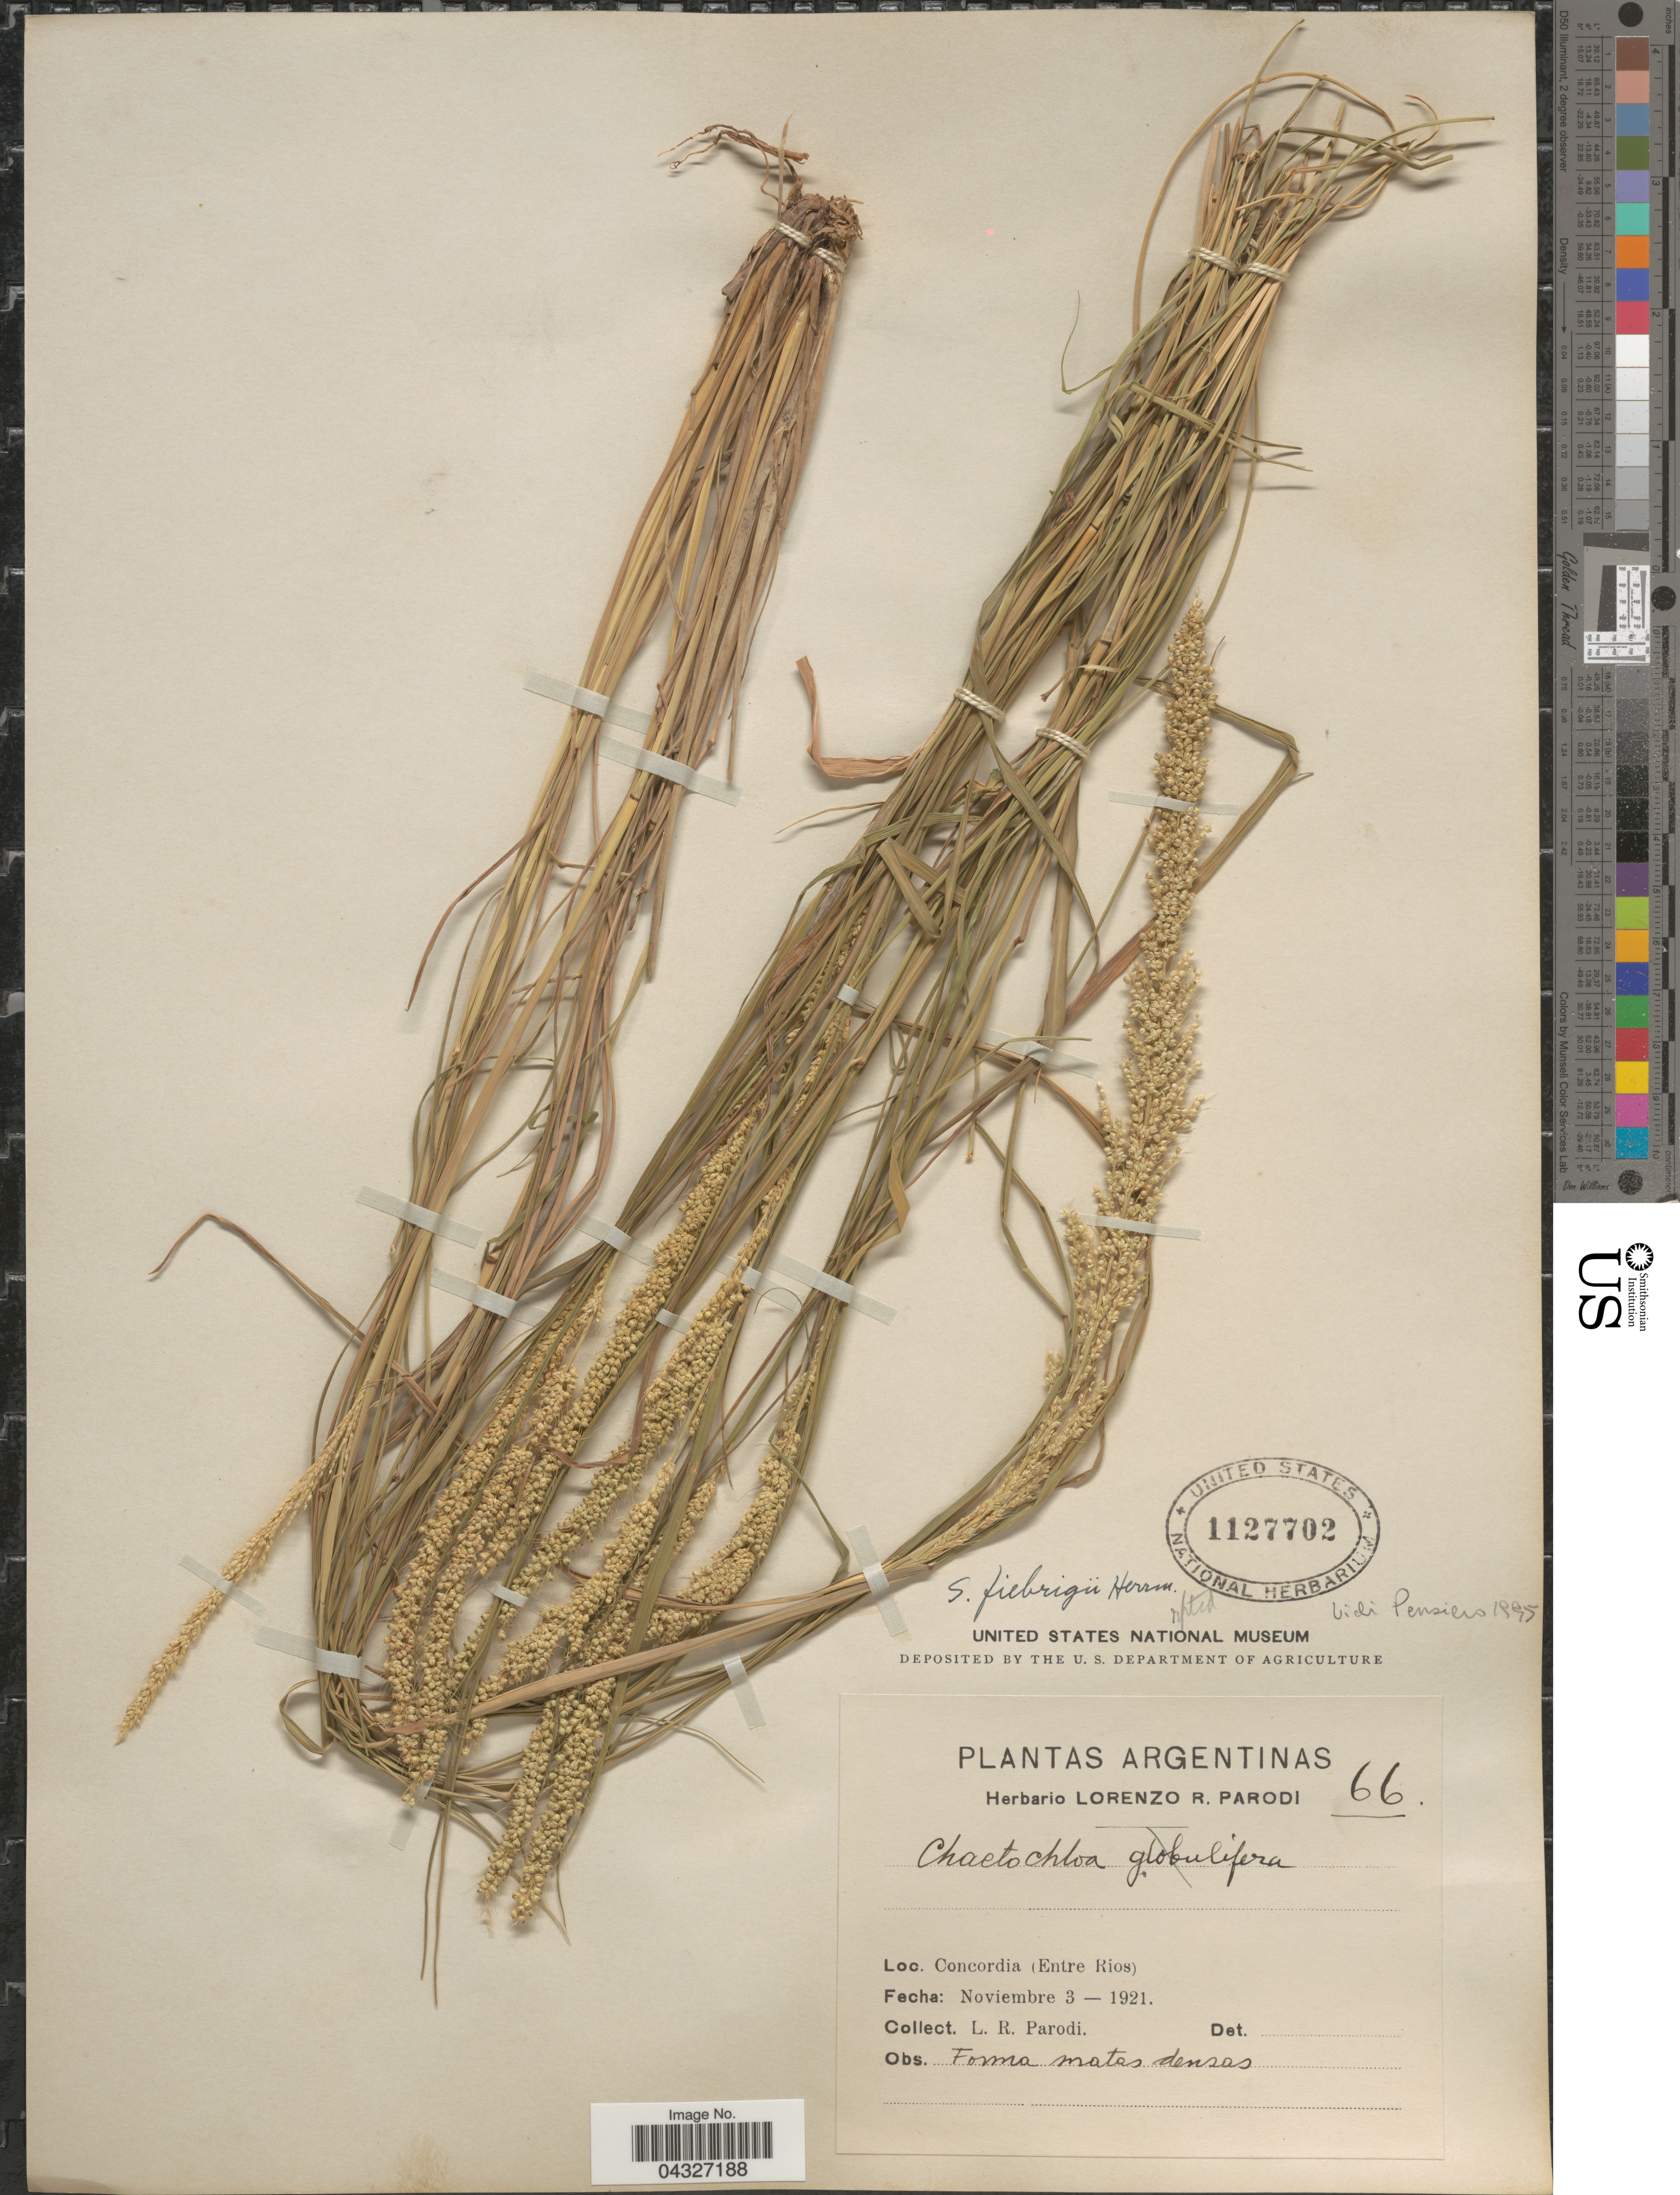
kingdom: Plantae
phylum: Tracheophyta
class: Liliopsida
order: Poales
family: Poaceae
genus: Setaria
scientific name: Setaria fiebrigii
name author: R.A.W. Herrm.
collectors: L. R. Parodi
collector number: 66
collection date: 1921-11-03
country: Argentina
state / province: Entre Rios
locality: Concordia.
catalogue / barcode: US 1127702